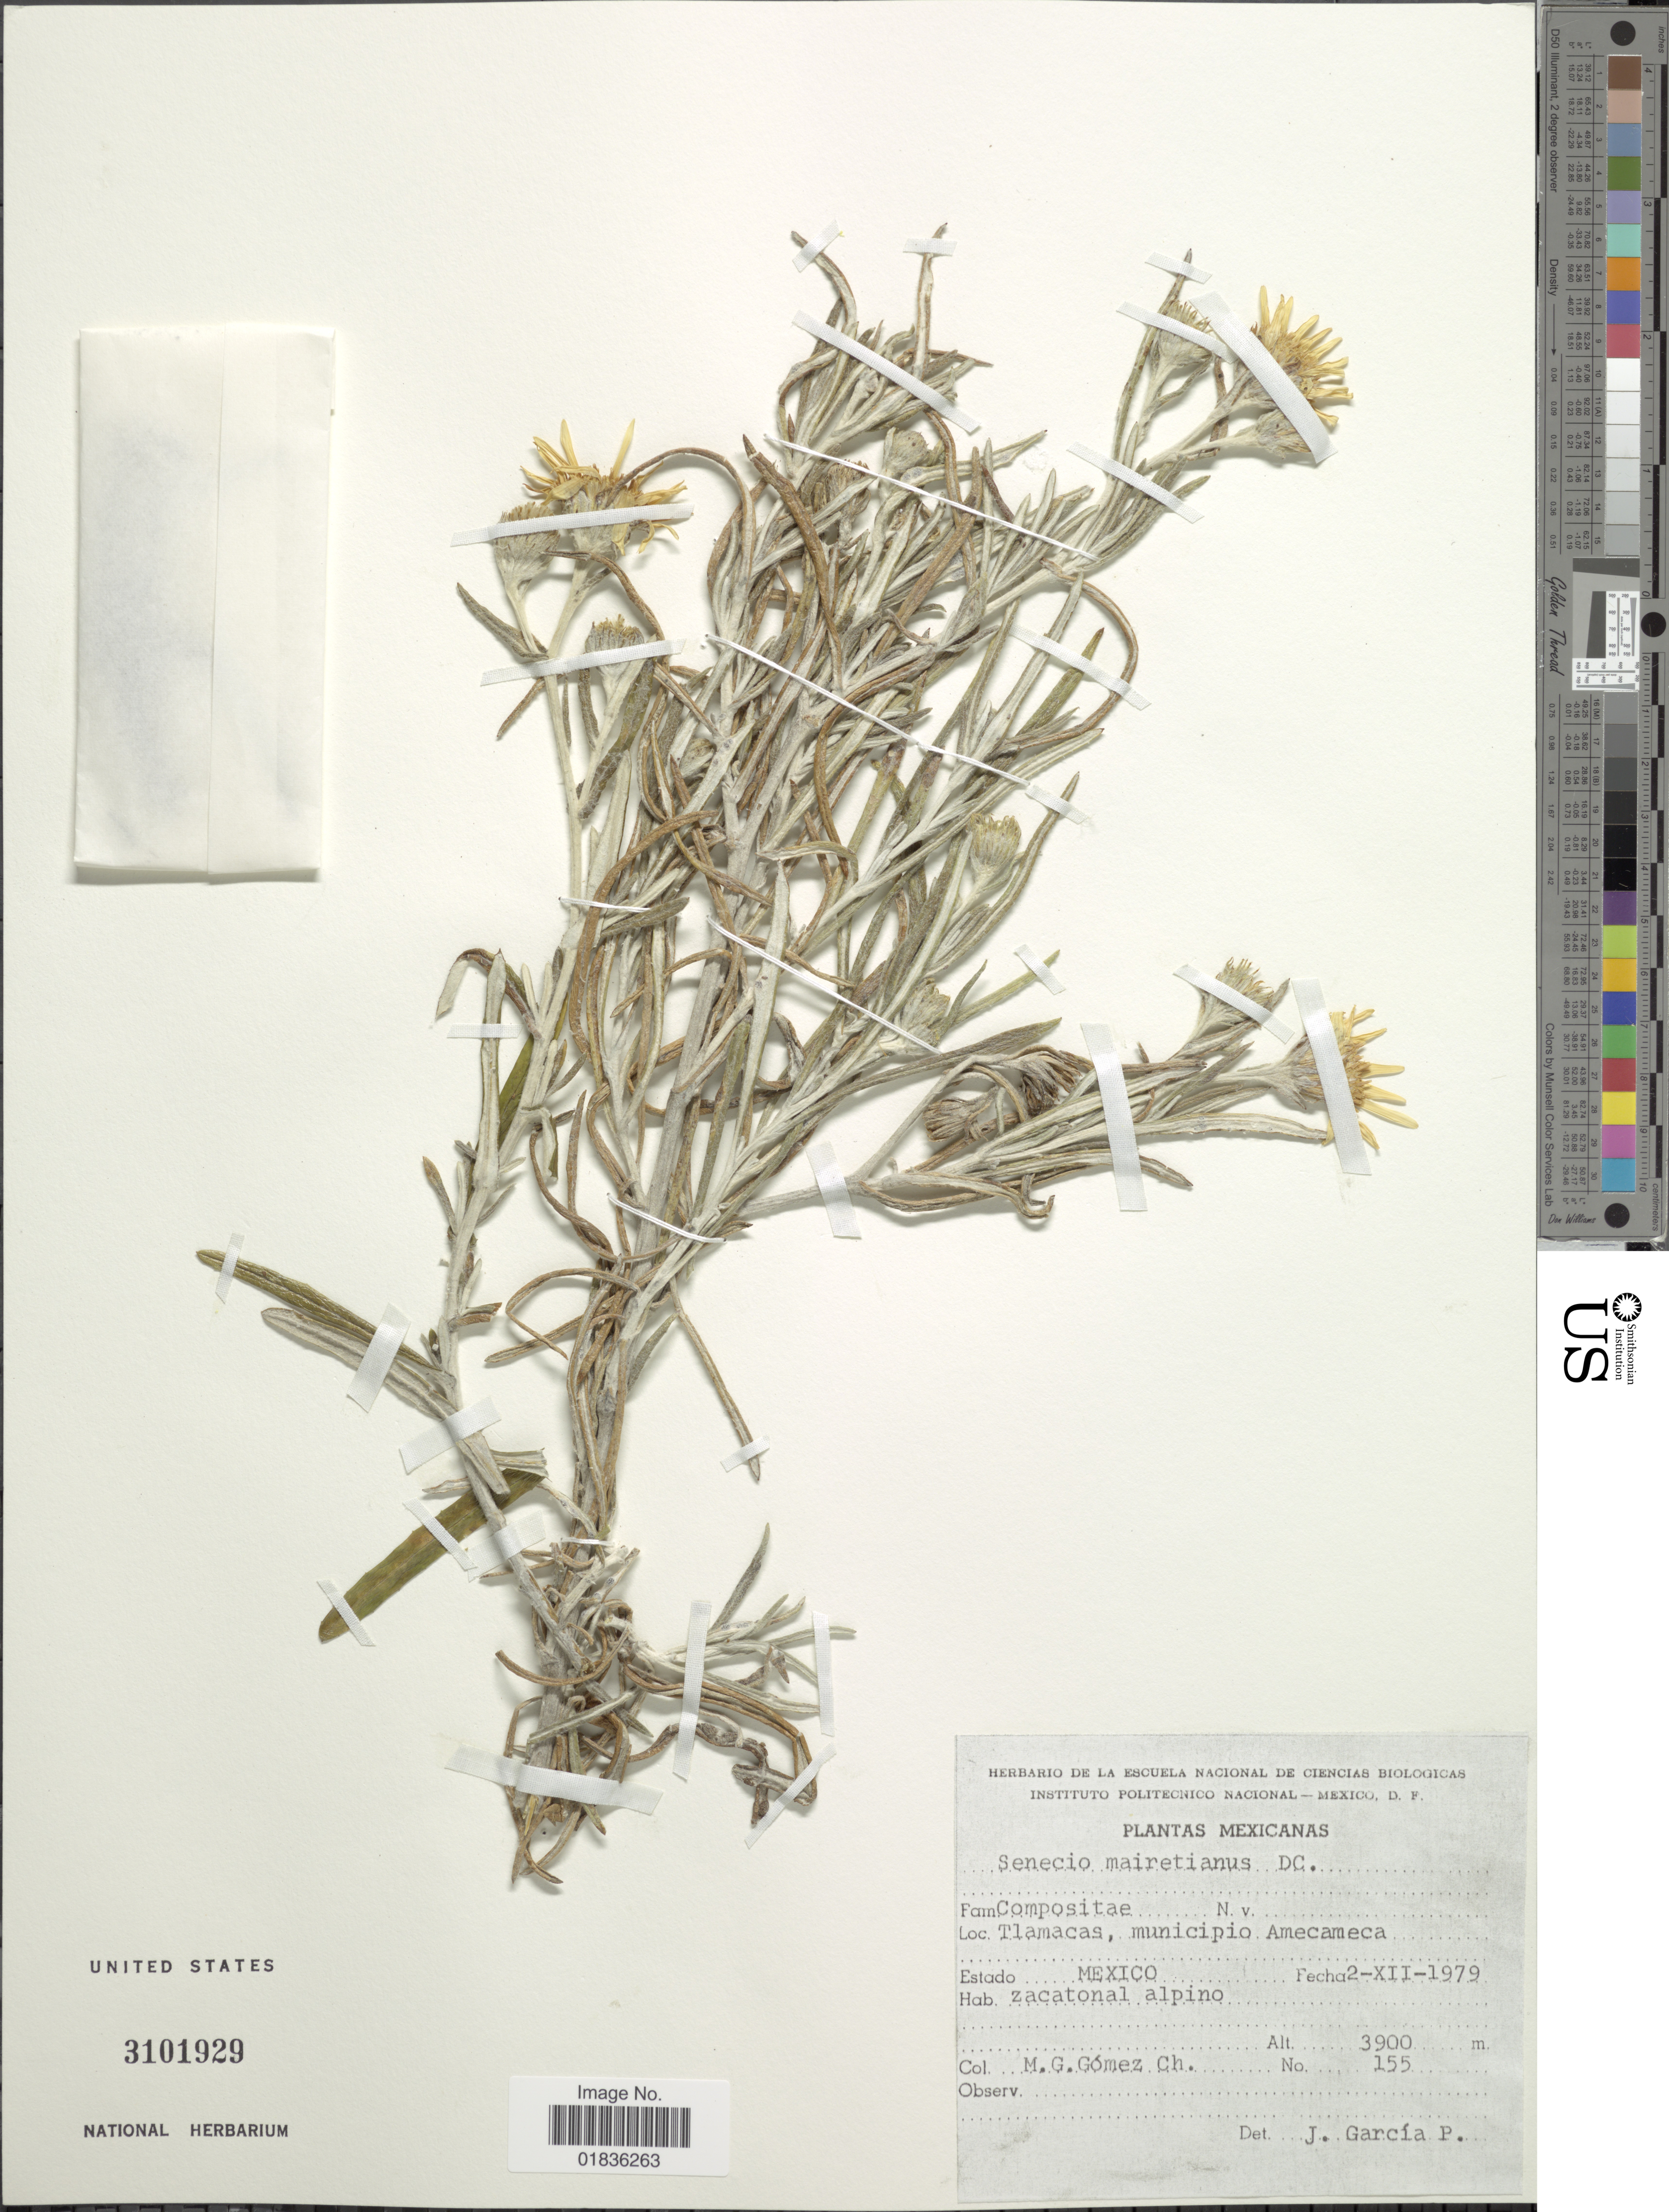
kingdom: Plantae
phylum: Tracheophyta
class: Magnoliopsida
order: Asterales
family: Asteraceae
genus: Senecio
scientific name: Senecio mairetianus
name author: DC.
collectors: M. Gómez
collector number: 155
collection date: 1979-12-02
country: Mexico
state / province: México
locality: Tlamacas, municipio Amecameca.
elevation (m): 3900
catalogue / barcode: US 3101929